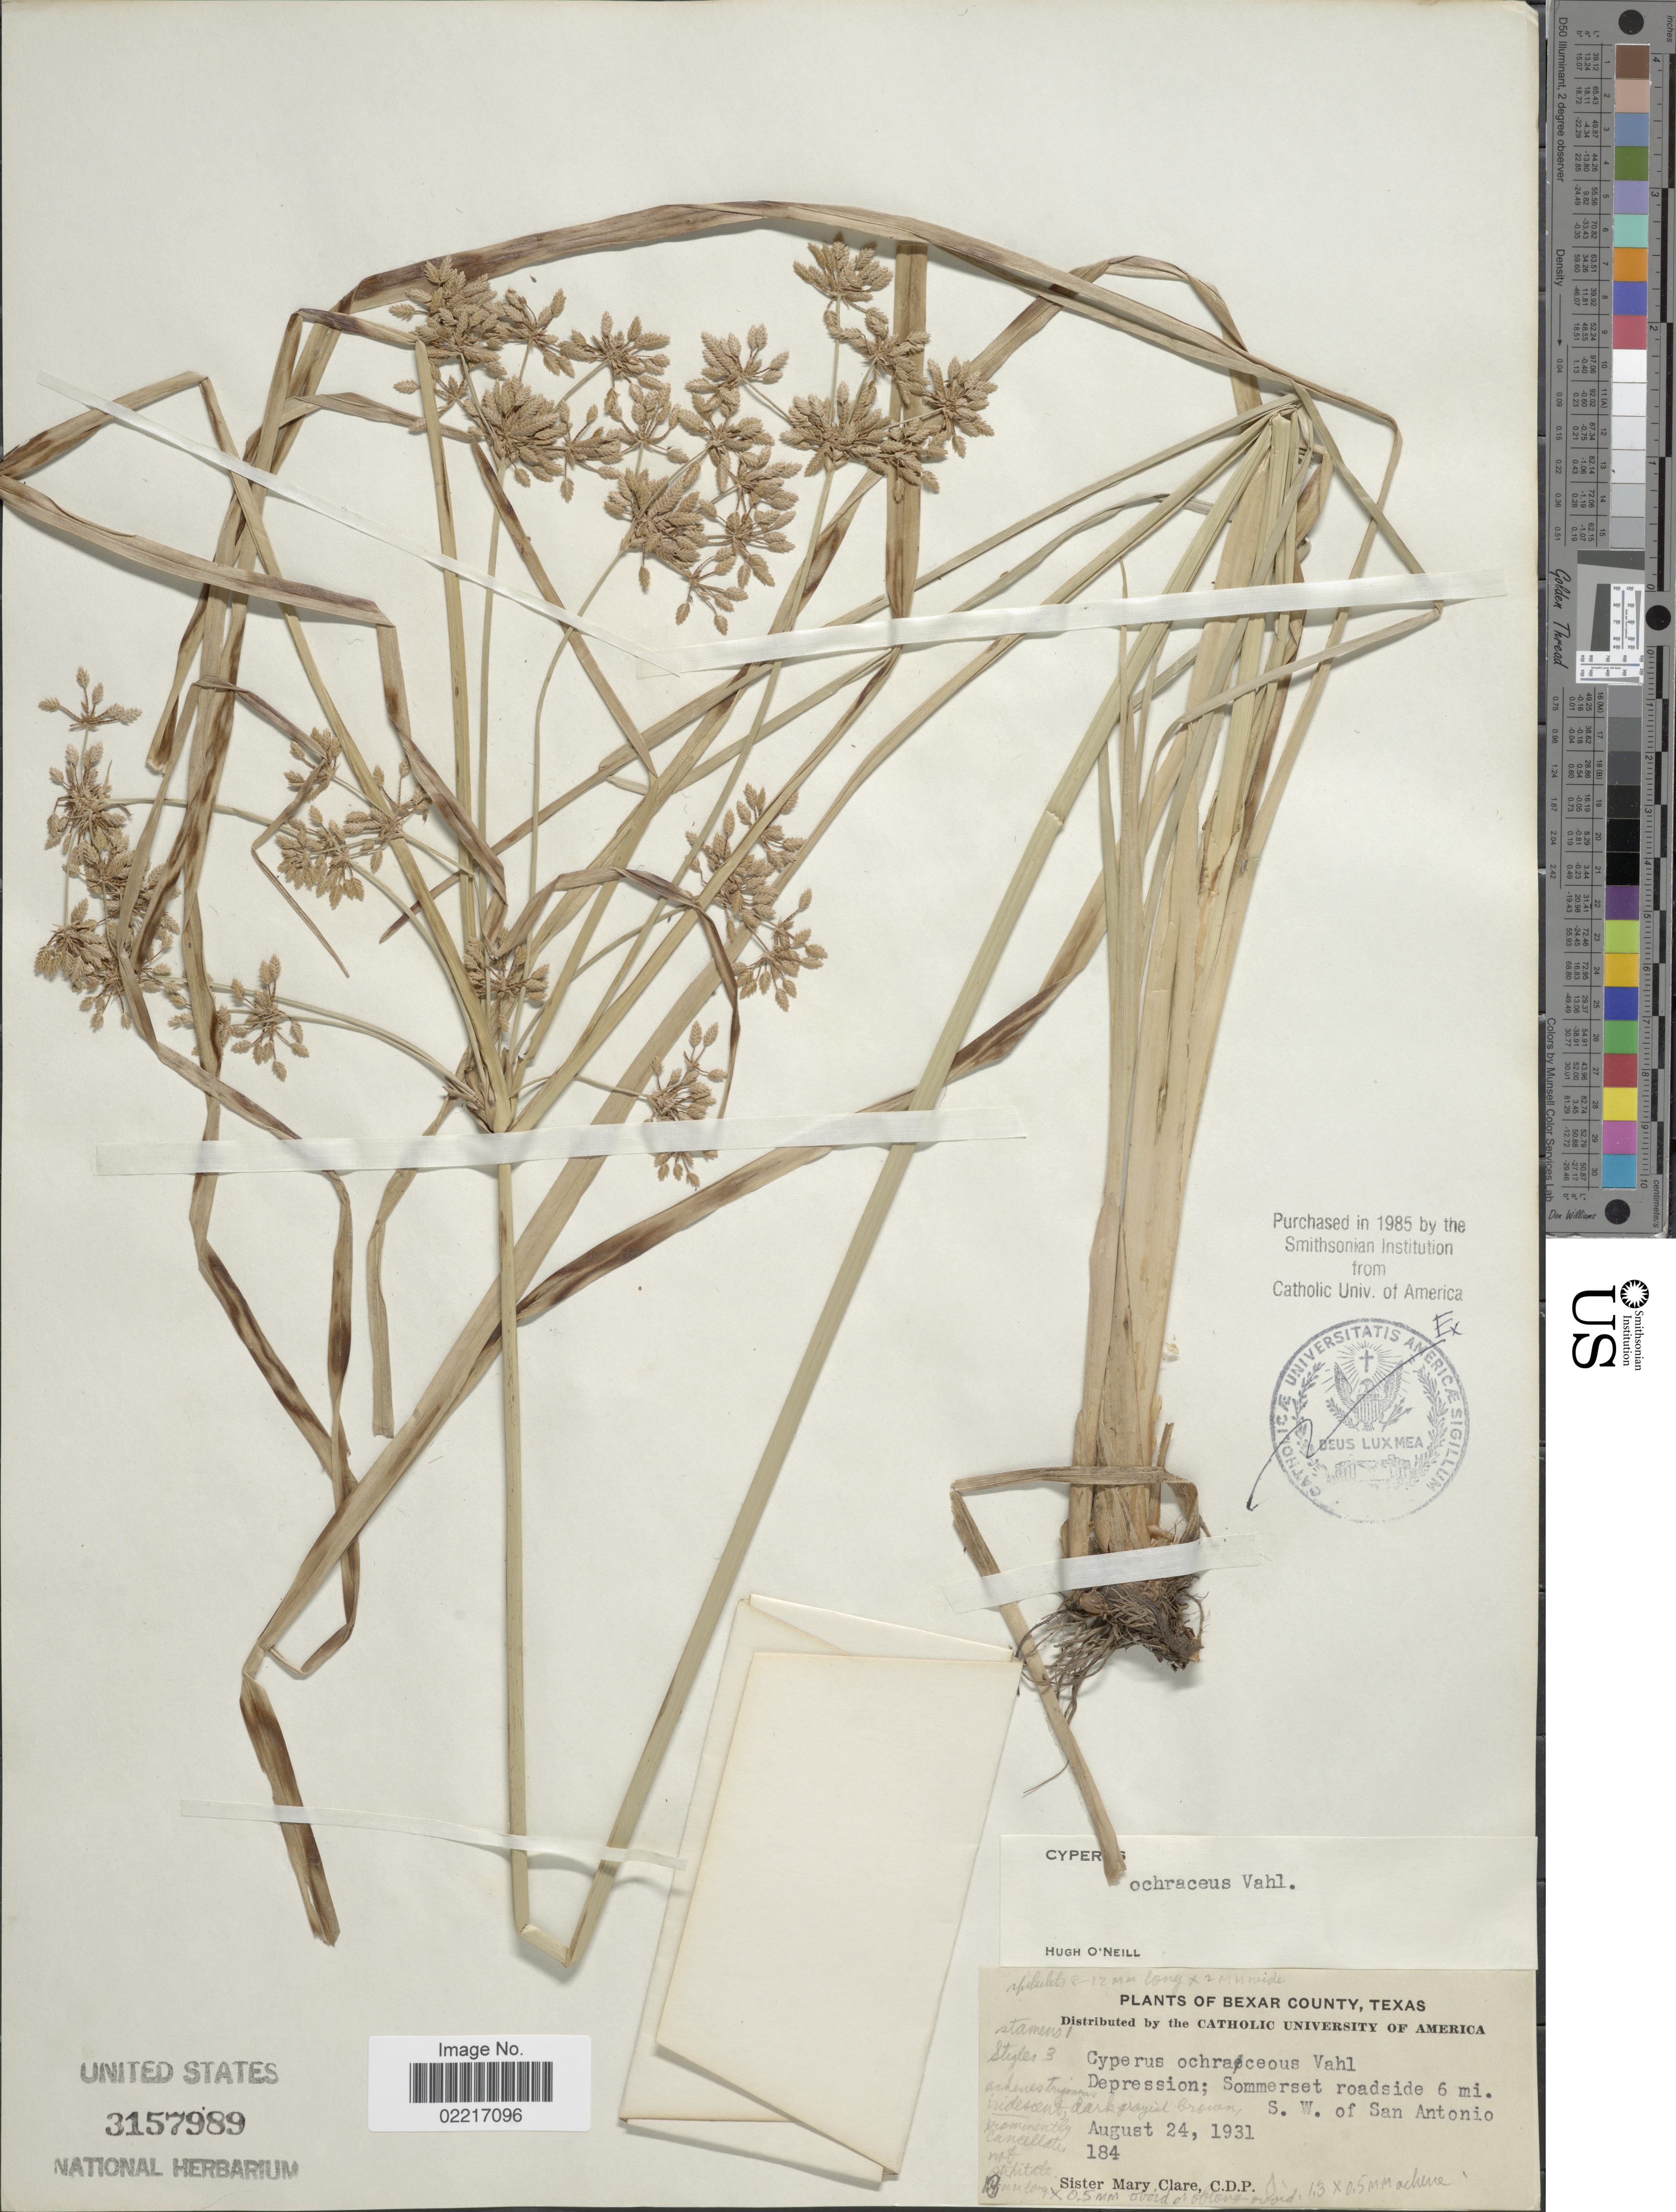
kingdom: Plantae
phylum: Tracheophyta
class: Liliopsida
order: Poales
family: Cyperaceae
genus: Cyperus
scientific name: Cyperus ochraceus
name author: Vahl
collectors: M. Clare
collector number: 184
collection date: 1931-08-24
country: United States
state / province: Texas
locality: Bexar County, Sommerset roadside, 6 mi. S.W. of San Antonio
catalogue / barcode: US 3157989